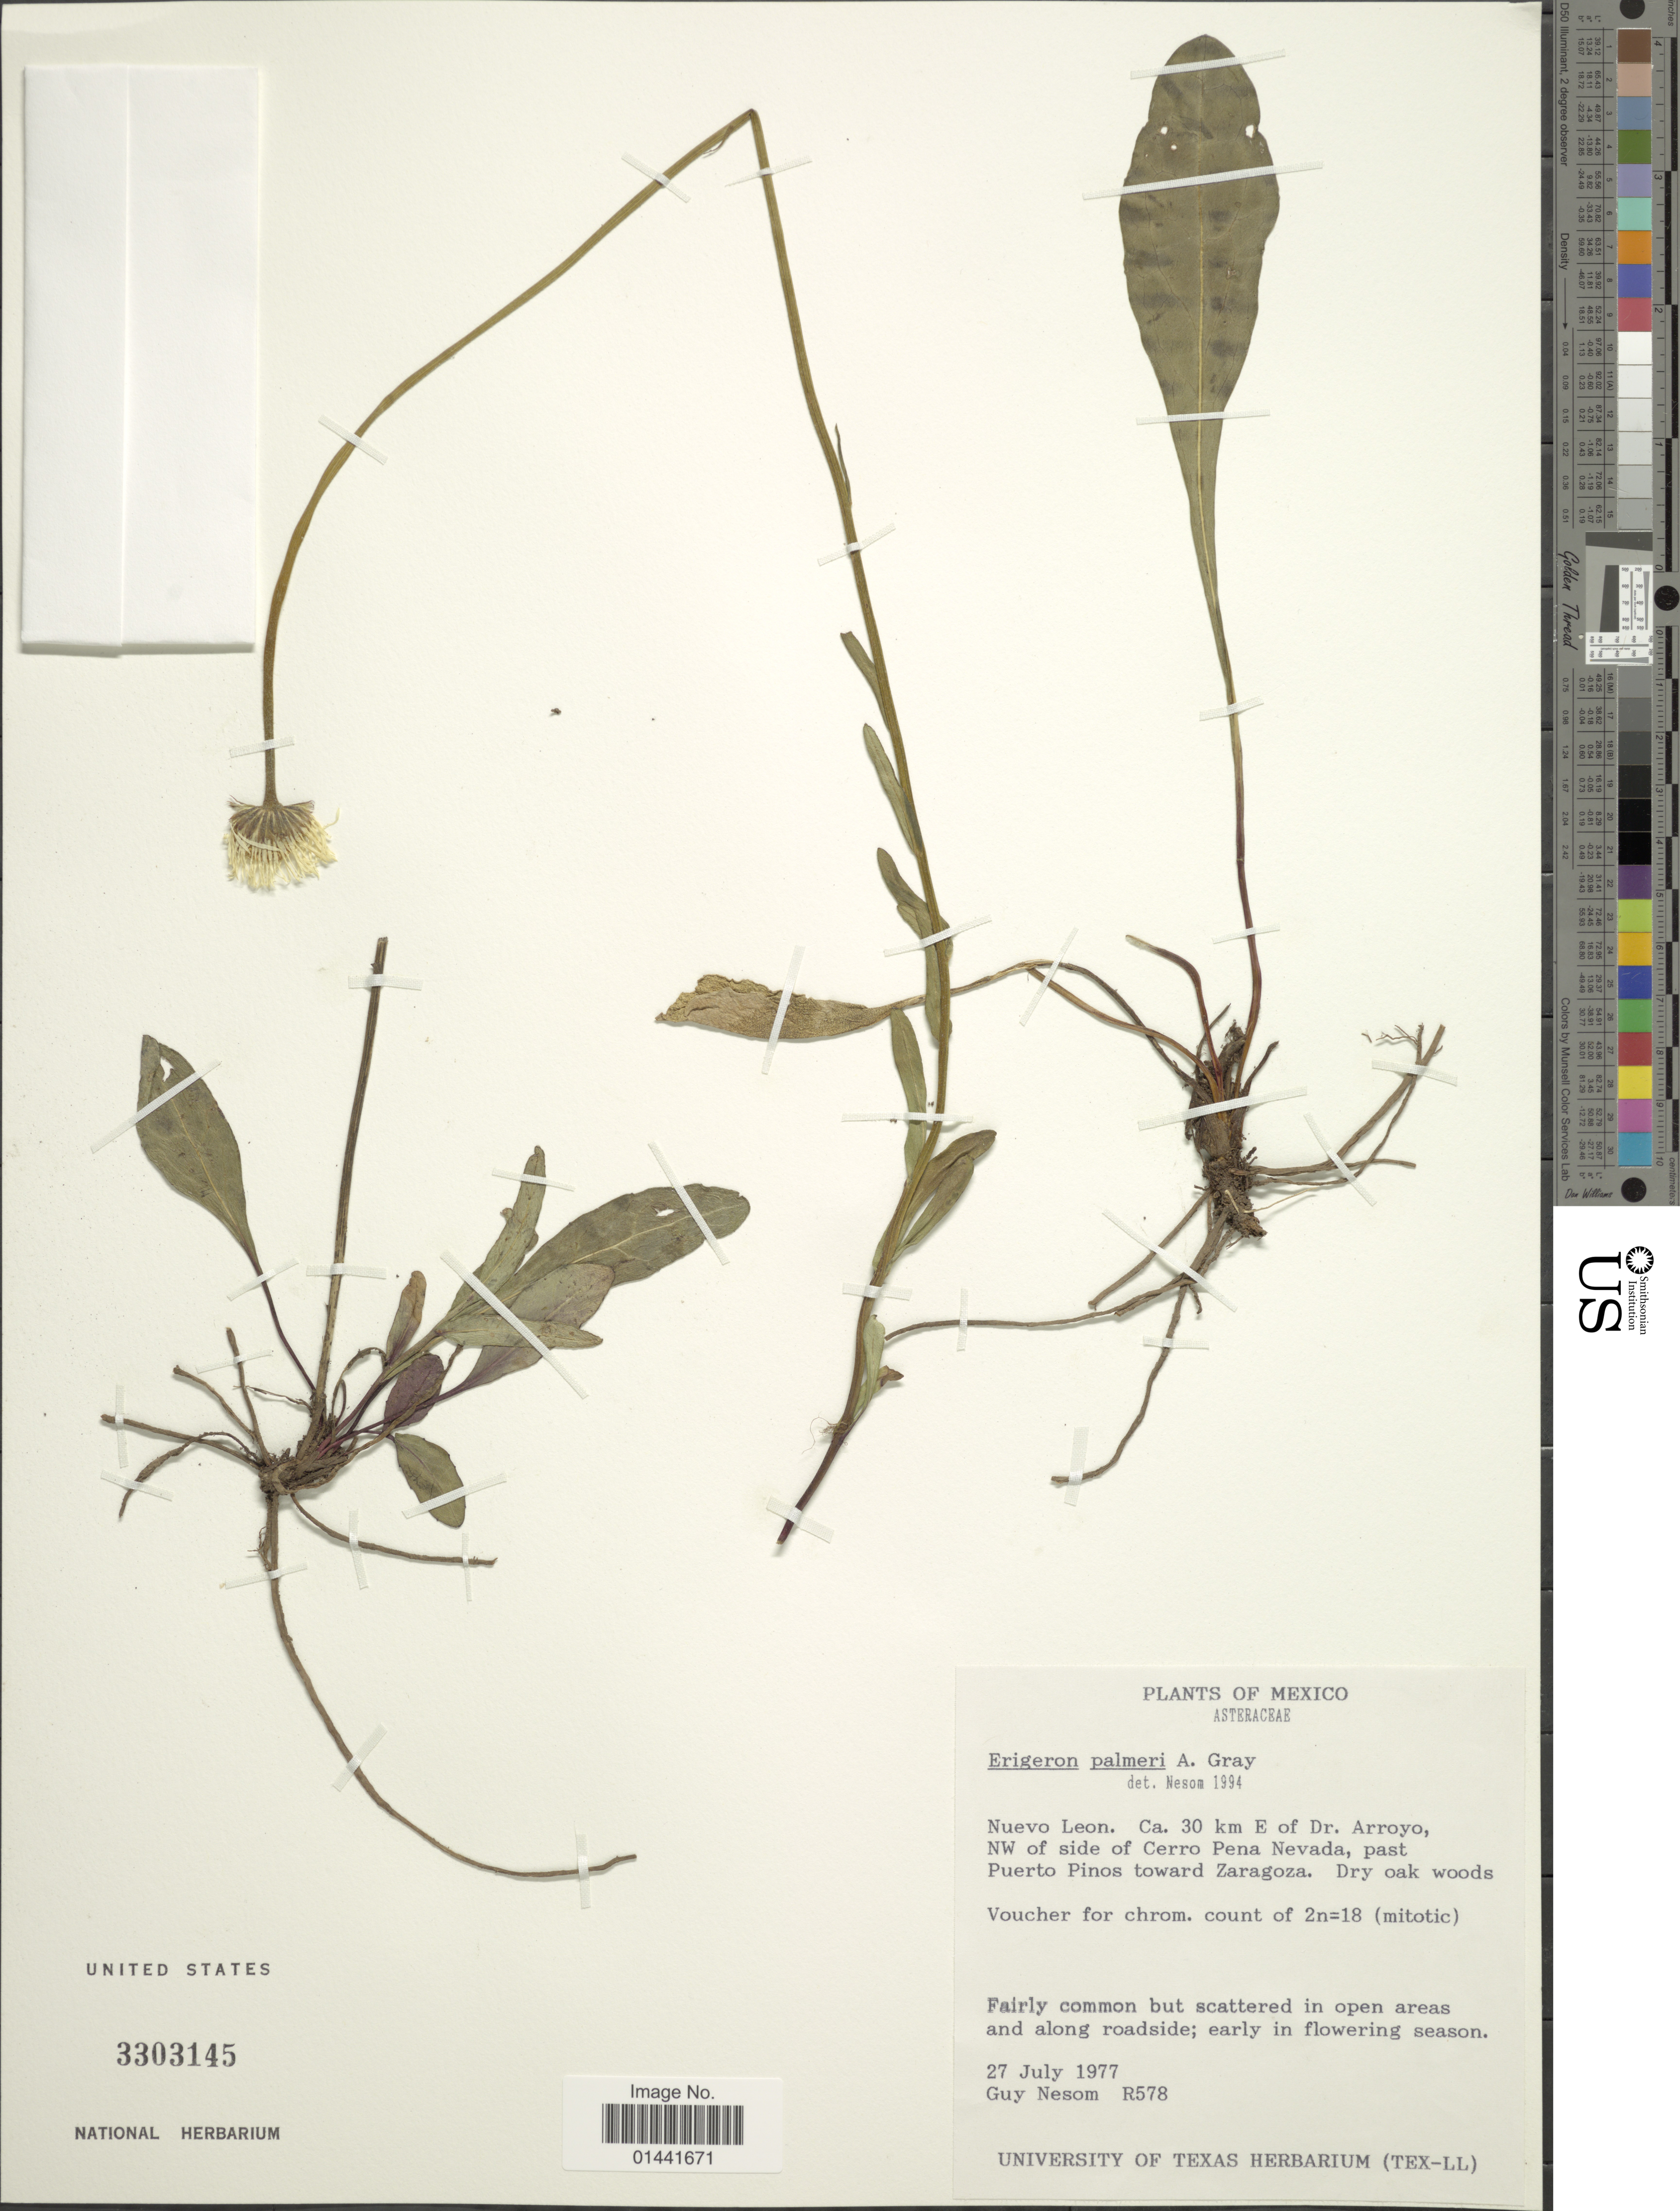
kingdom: Plantae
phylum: Tracheophyta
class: Magnoliopsida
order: Asterales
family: Asteraceae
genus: Erigeron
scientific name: Erigeron palmeri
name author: A. Gray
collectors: G. Nesom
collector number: R578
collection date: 1977-07-27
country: Mexico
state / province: Nuevo León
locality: Ca. 30 km E of Dr. Arroyo, NW side of Cerro Pena Nevada, past Puerto Pinos towards Zaragoza, dry oak woods, fairly common but scattered in open areas and along roadside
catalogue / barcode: US 3303145